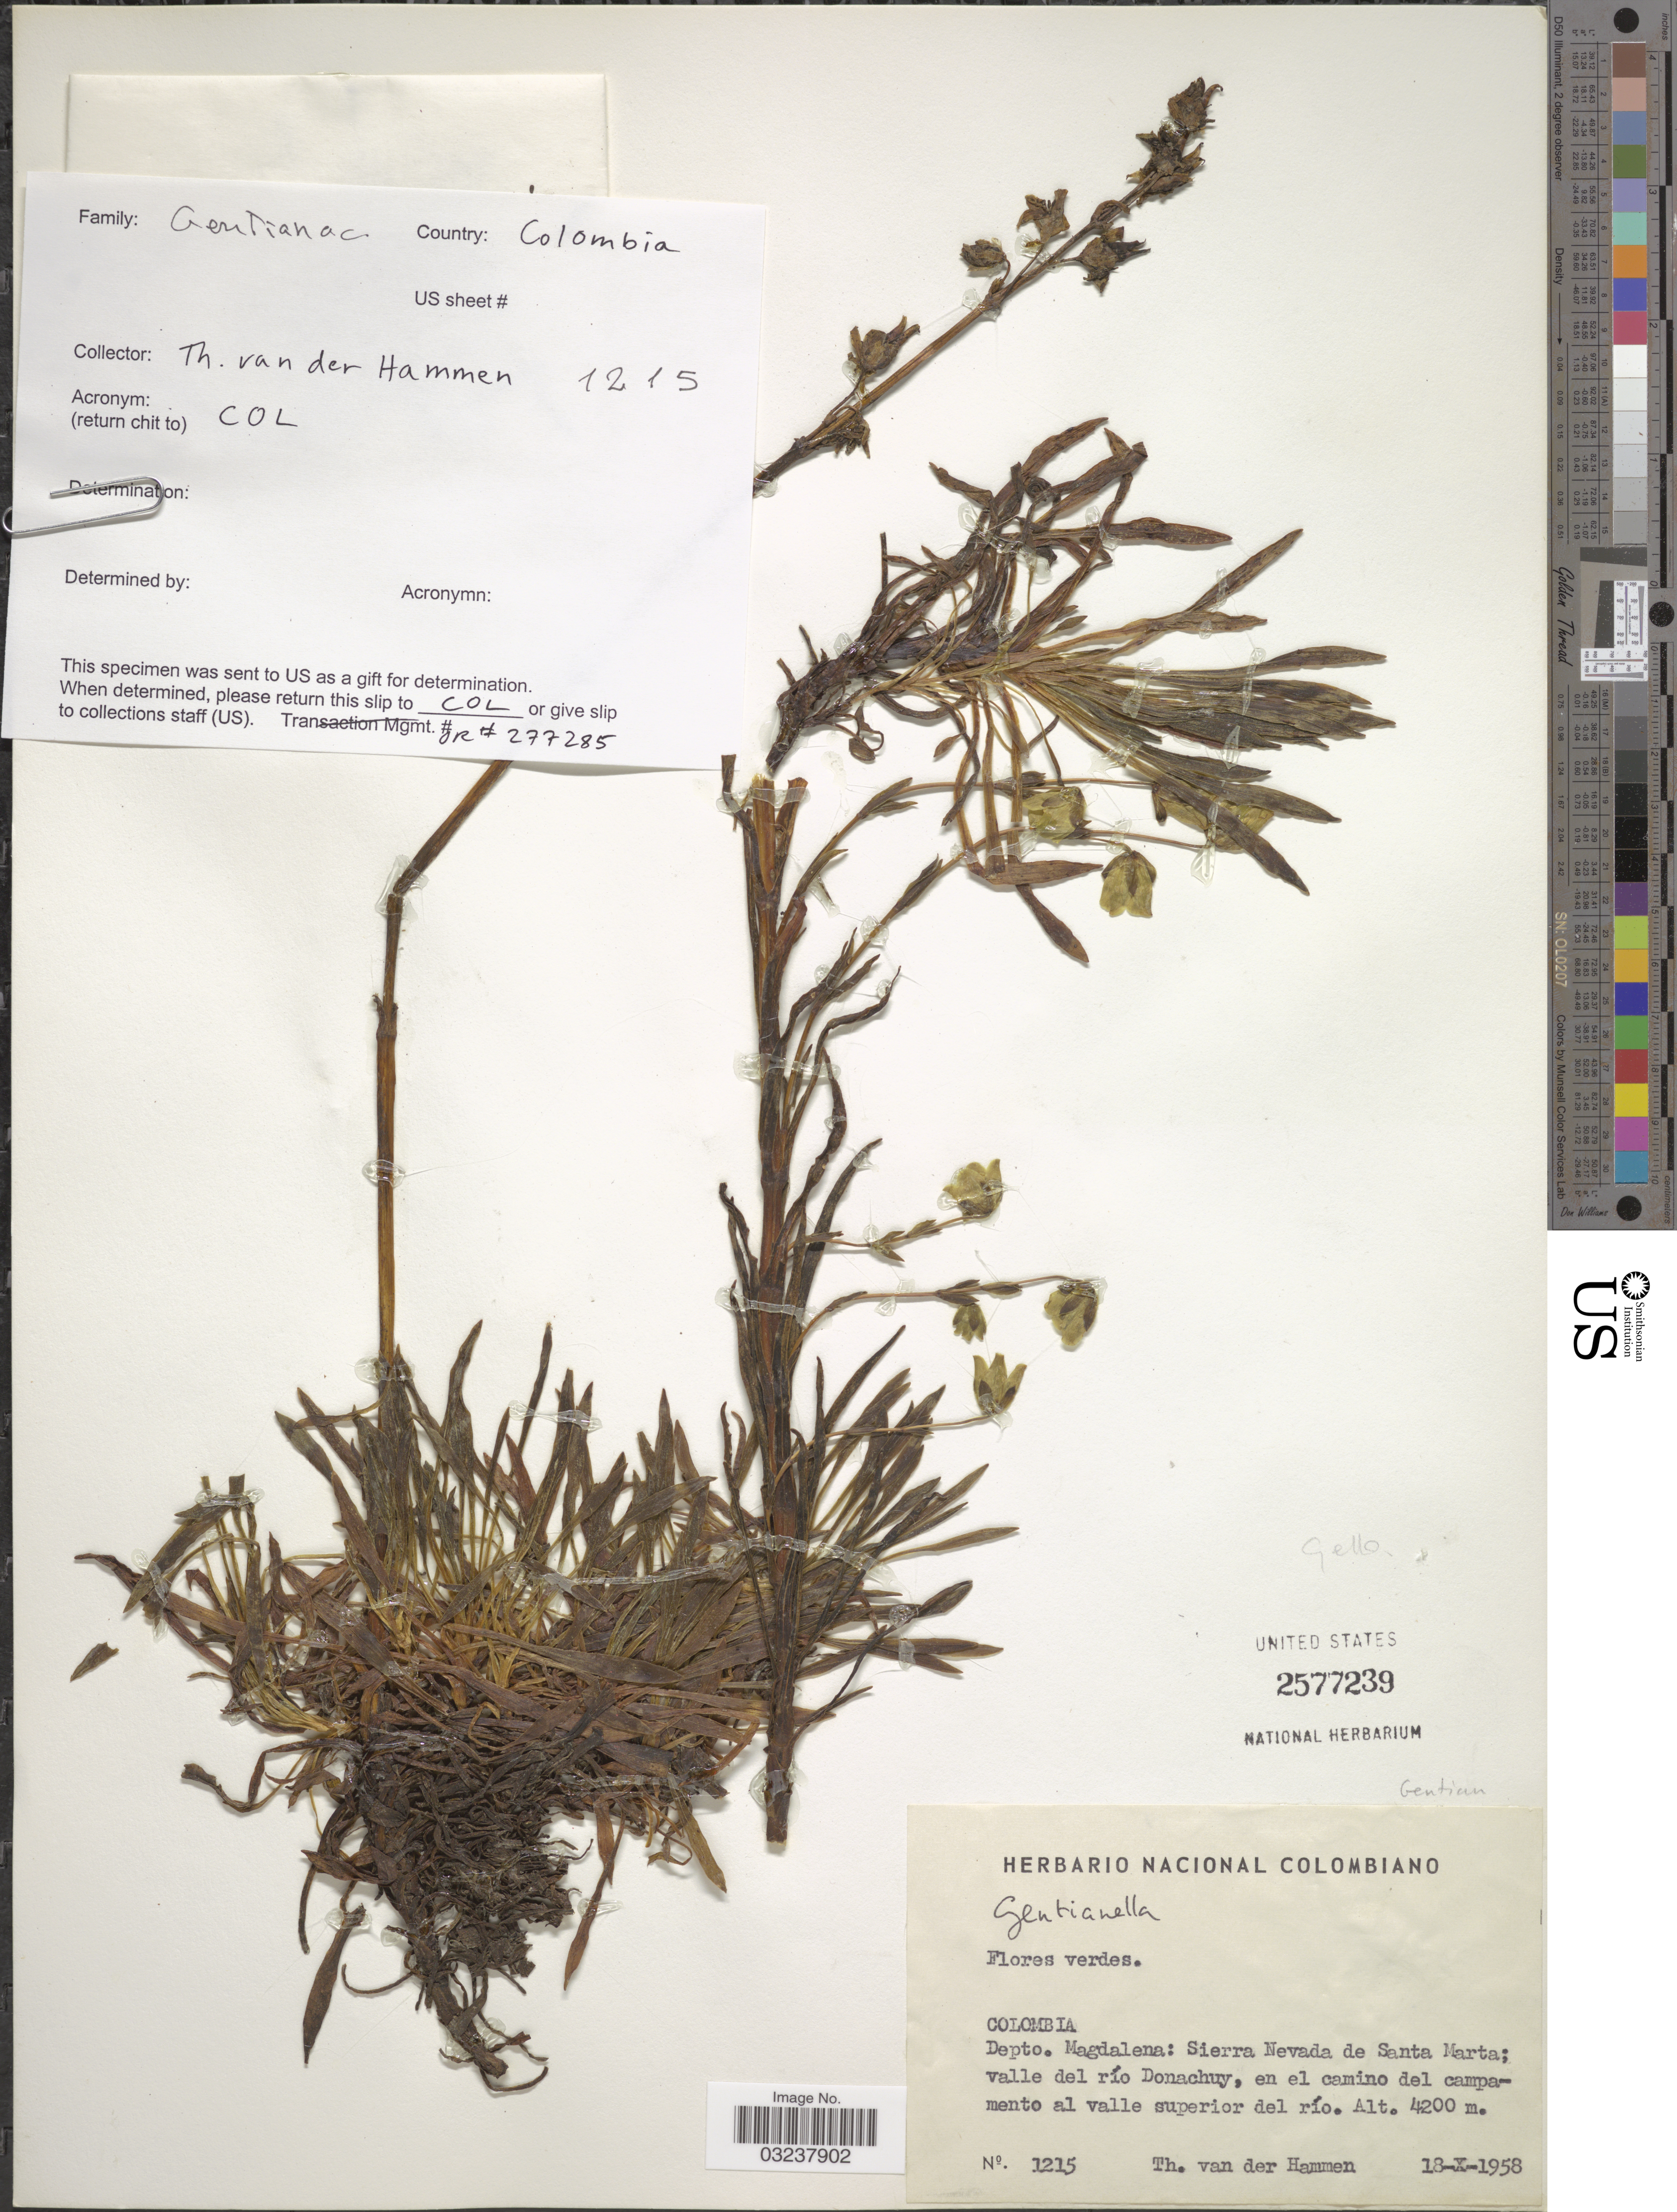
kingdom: Plantae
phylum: Tracheophyta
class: Magnoliopsida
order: Gentianales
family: Gentianaceae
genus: Gentianella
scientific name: Gentianella sp.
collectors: T. Van der Hammen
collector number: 1215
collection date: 1958-10-18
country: Colombia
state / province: Magdalena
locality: Depto. Magdalena: Sierra Nevada de Santa Marta; valle del río Donachuy, en el camino del campamento al valle superior del río.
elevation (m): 4200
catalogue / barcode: US 2577239